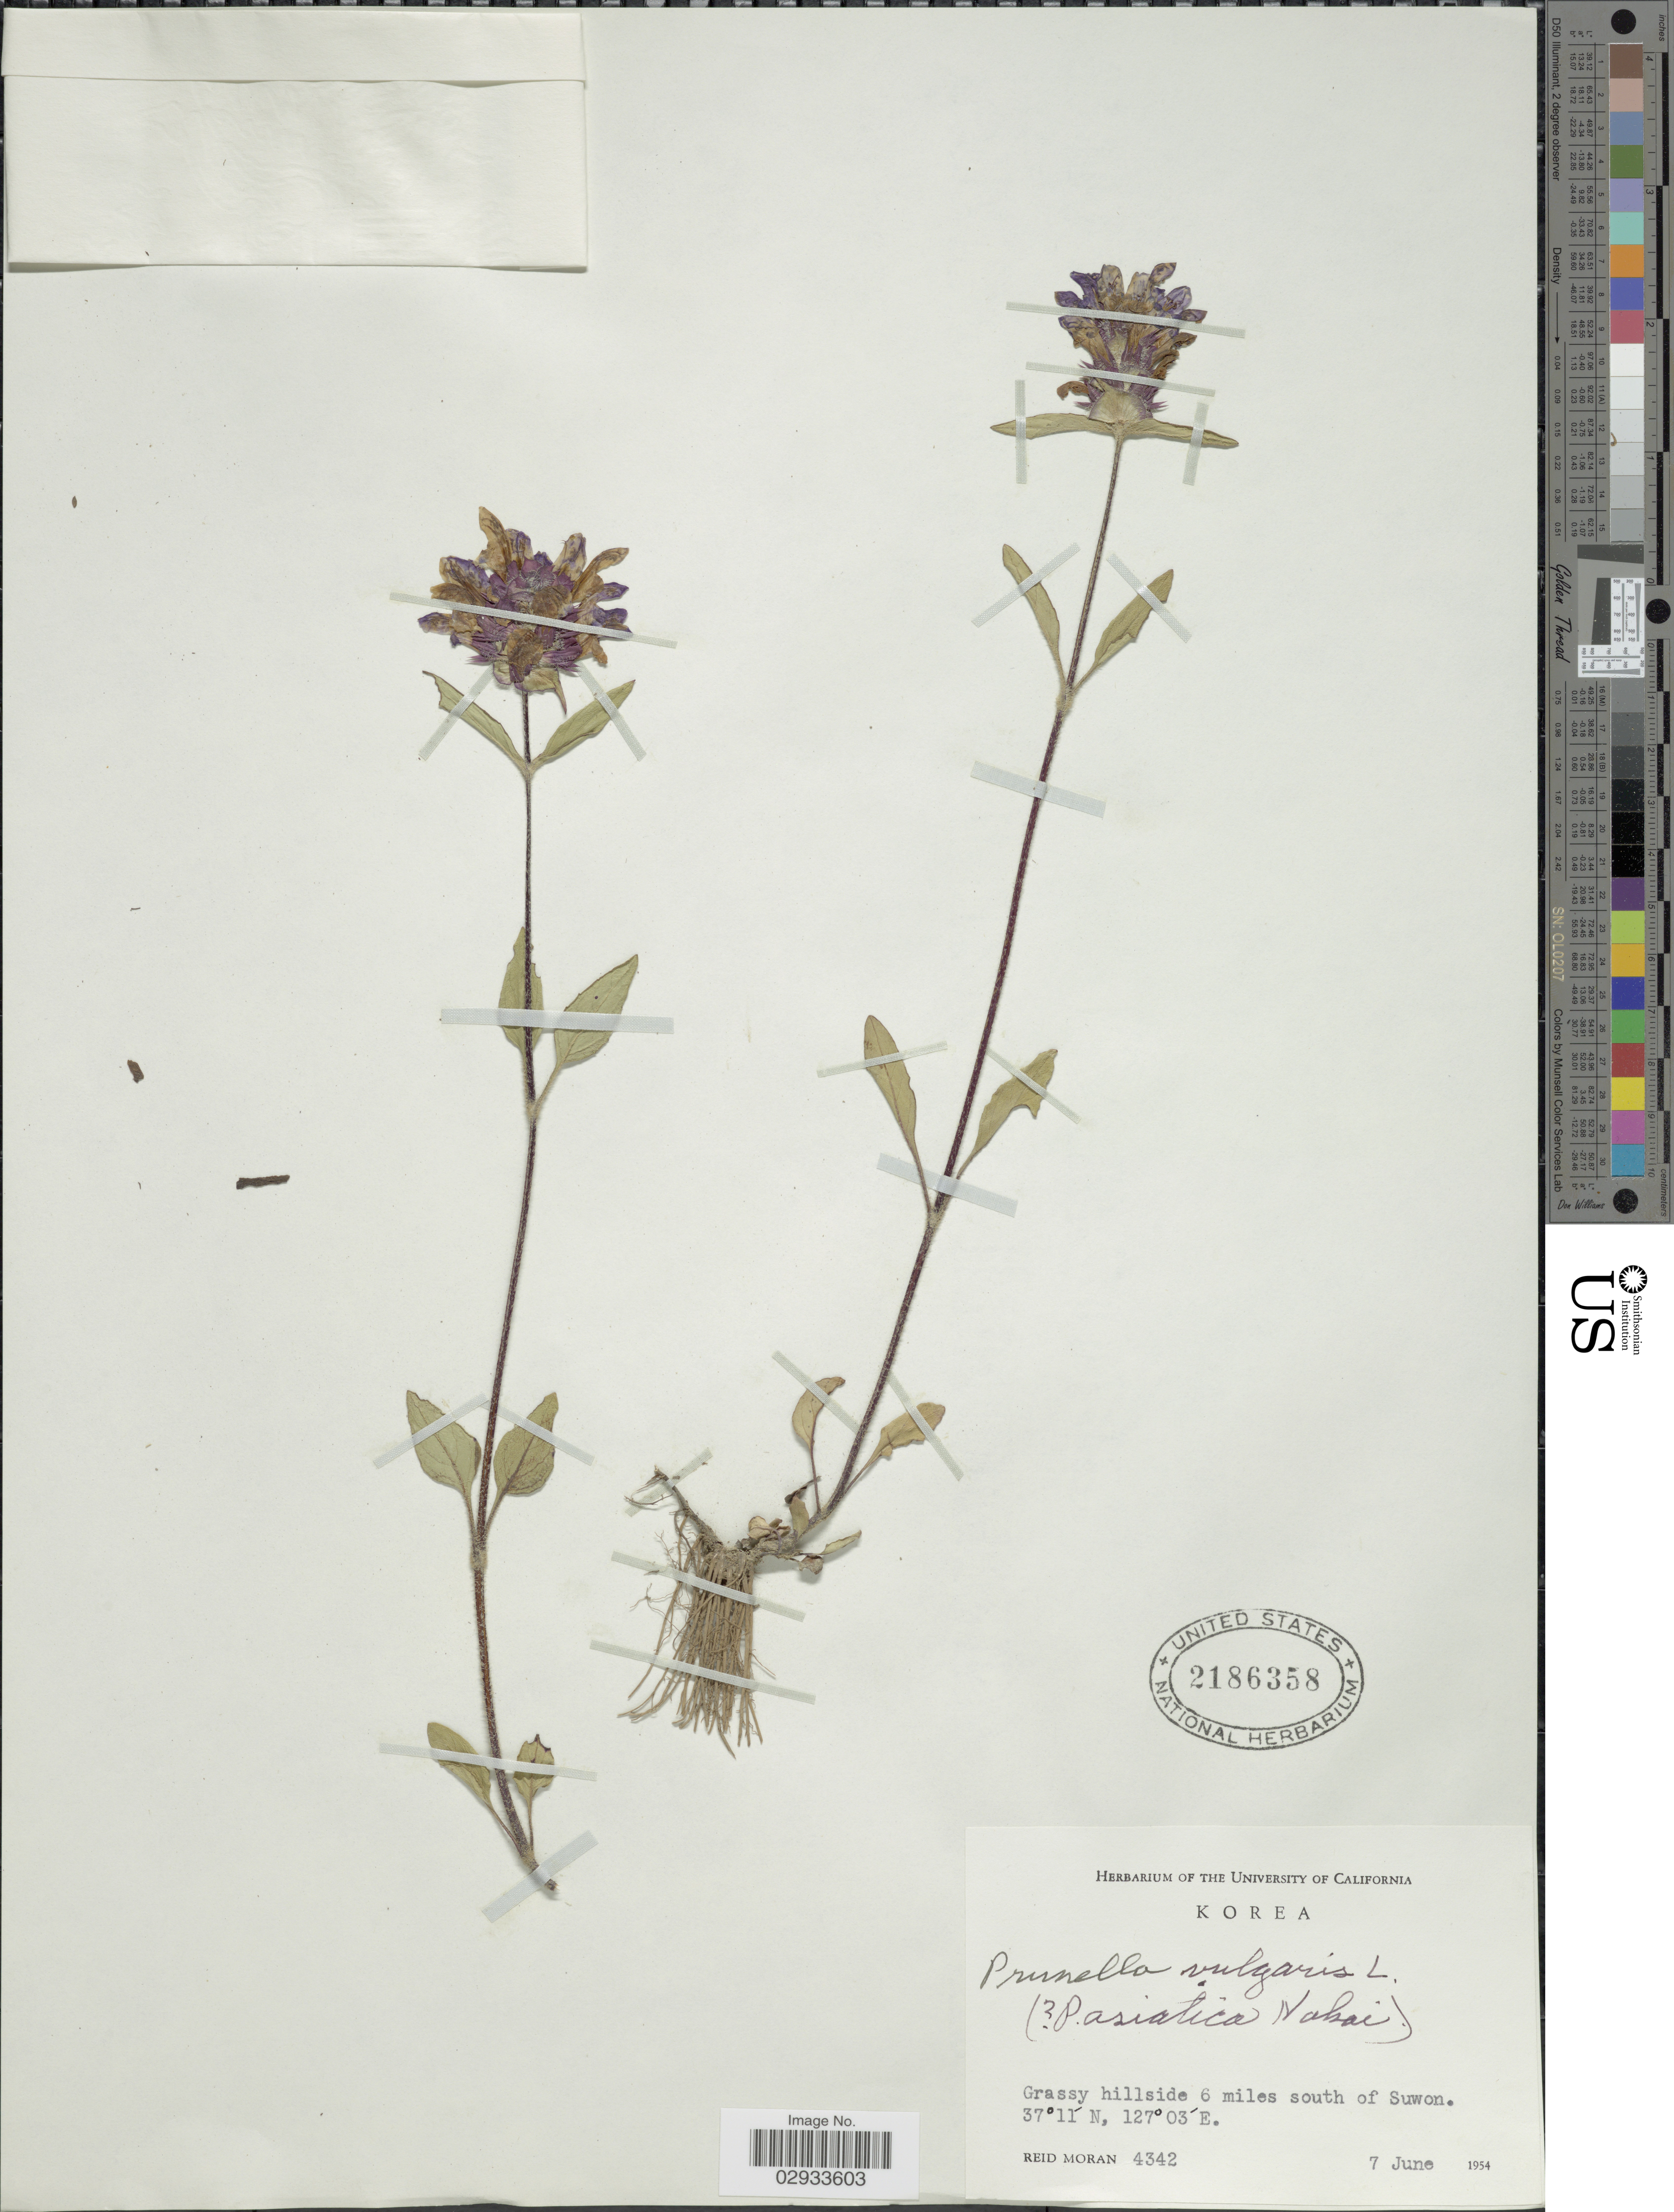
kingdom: Plantae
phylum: Tracheophyta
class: Magnoliopsida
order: Lamiales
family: Lamiaceae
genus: Prunella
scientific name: Prunella vulgaris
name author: L.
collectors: R. V. Moran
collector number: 4342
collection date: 1954-06-07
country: South Korea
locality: Grassy hillside 6 miles south of Suwon.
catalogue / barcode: US 2186358